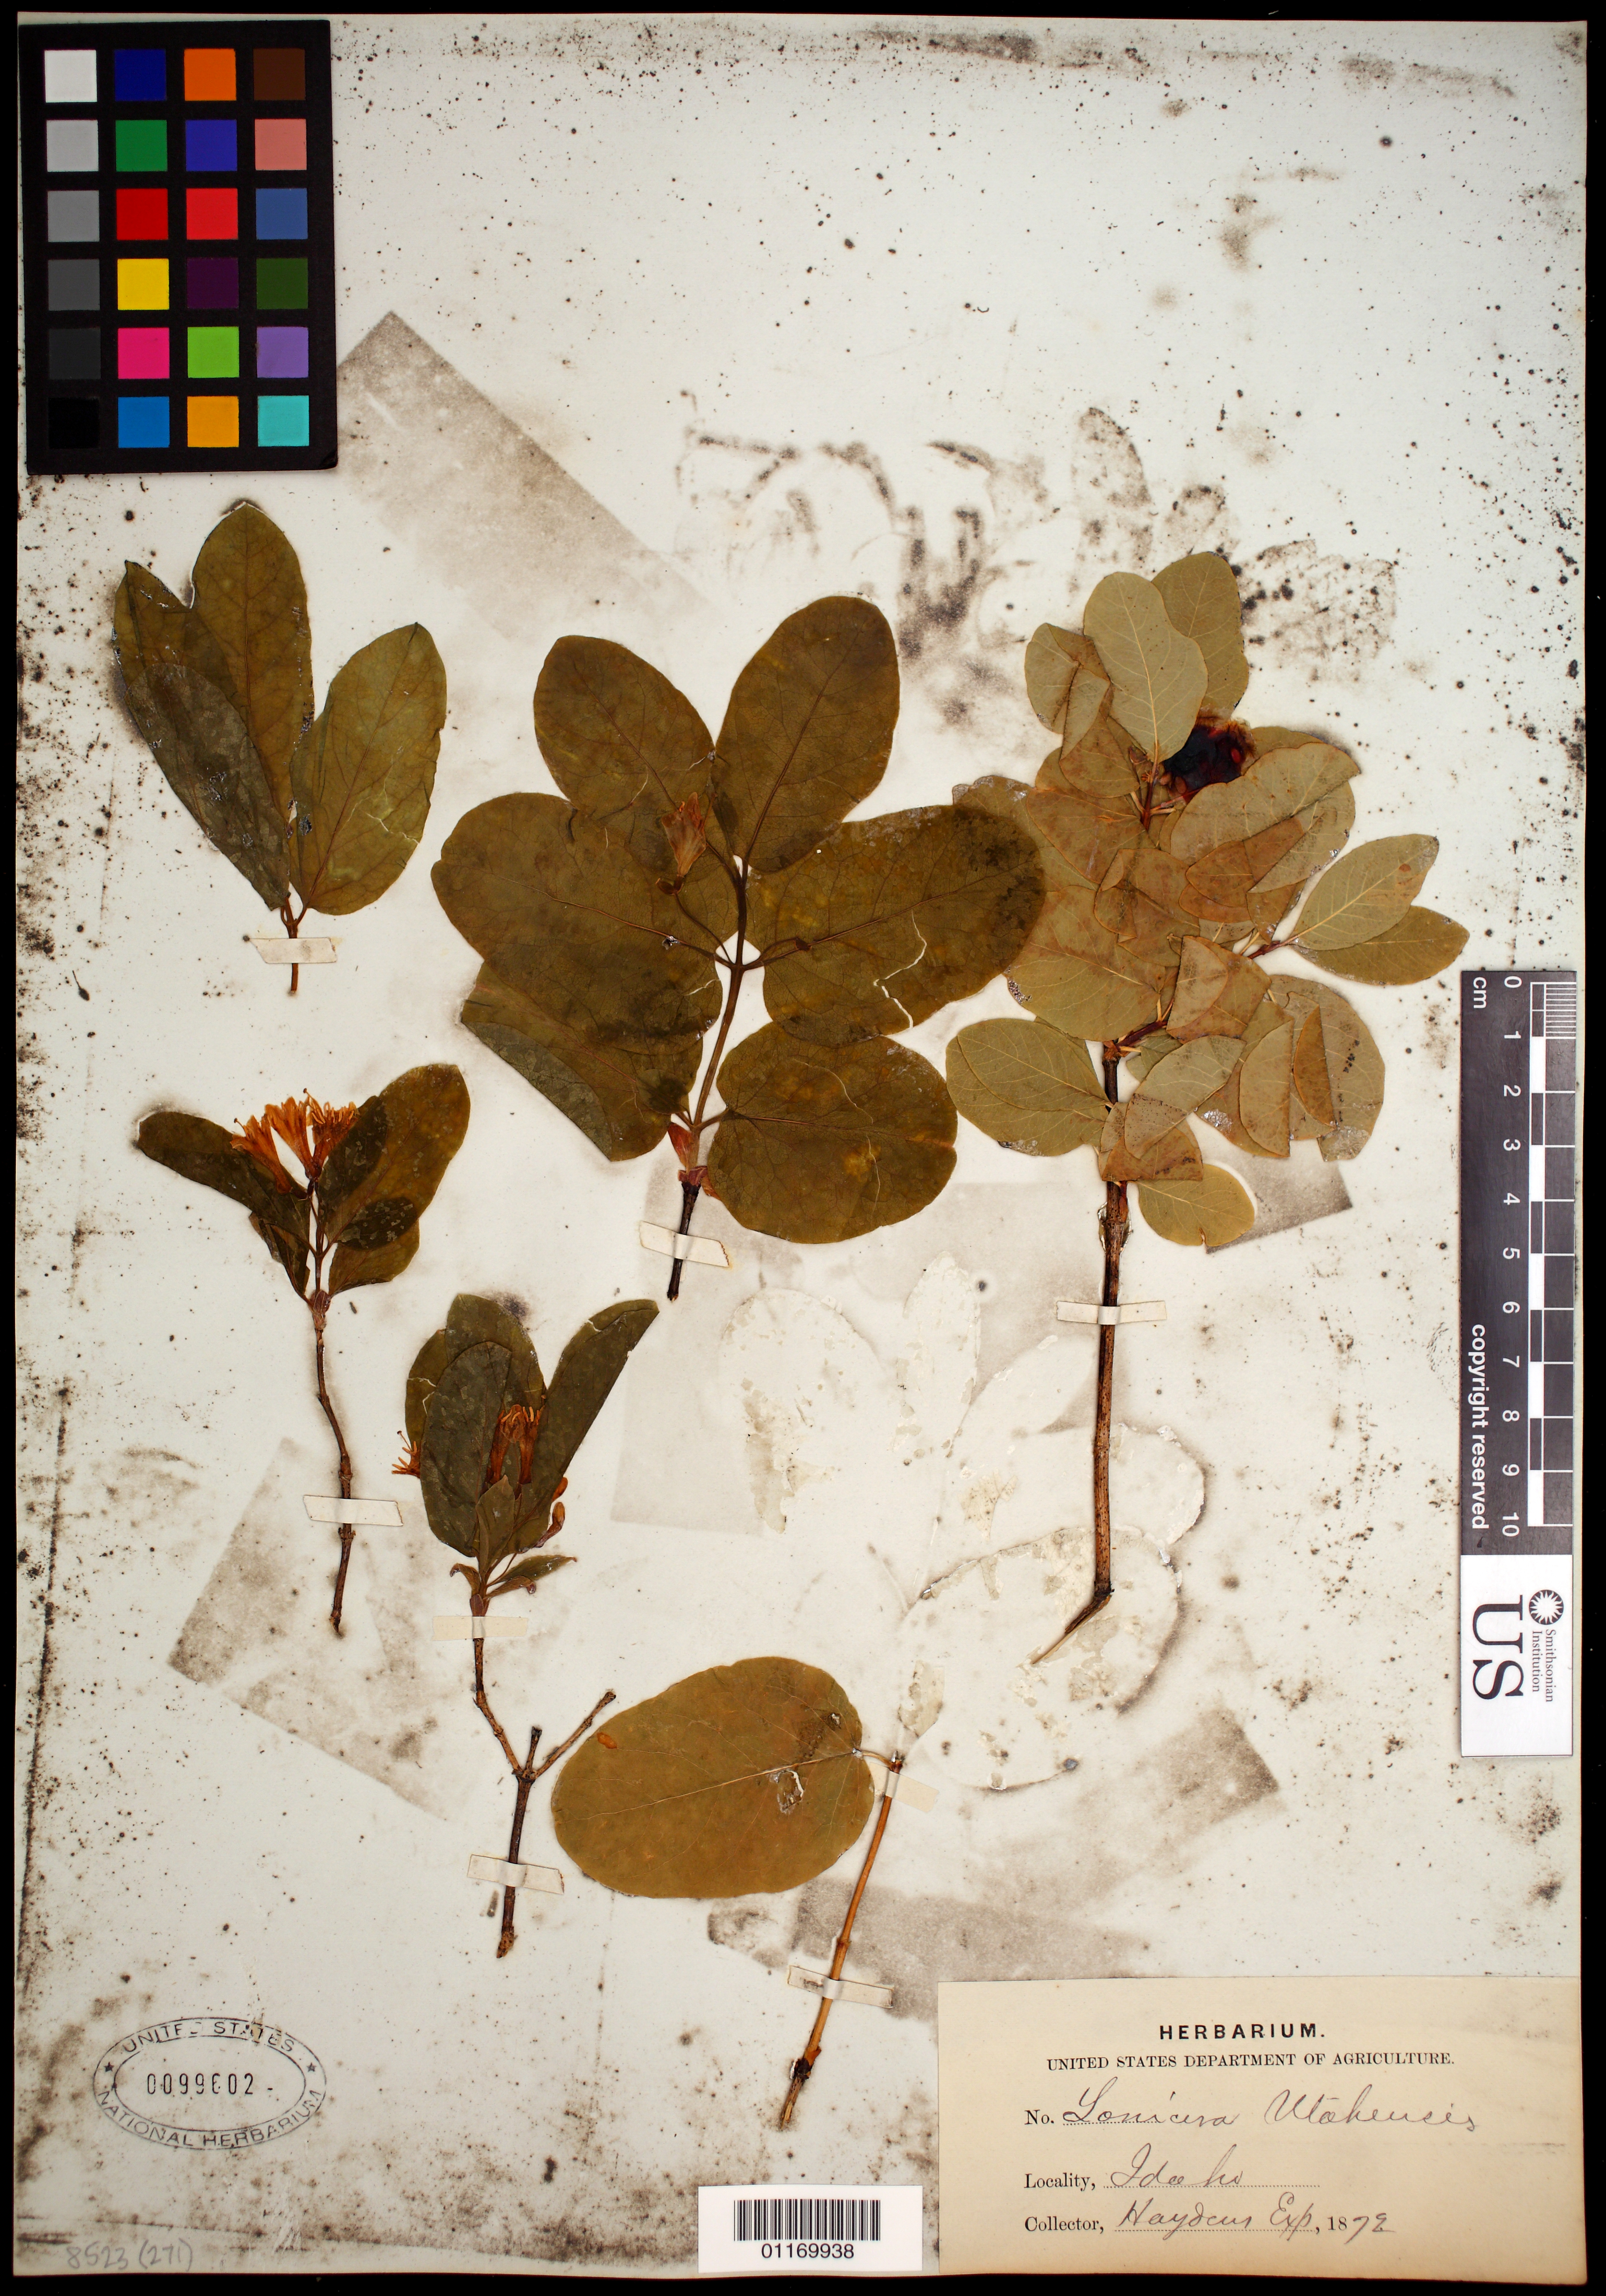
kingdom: Plantae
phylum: Tracheophyta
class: Magnoliopsida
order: Dipsacales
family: Caprifoliaceae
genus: Lonicera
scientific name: Lonicera utahensis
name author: S. Watson in C. King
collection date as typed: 1872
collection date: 1872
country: United States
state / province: Idaho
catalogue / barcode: US 99602